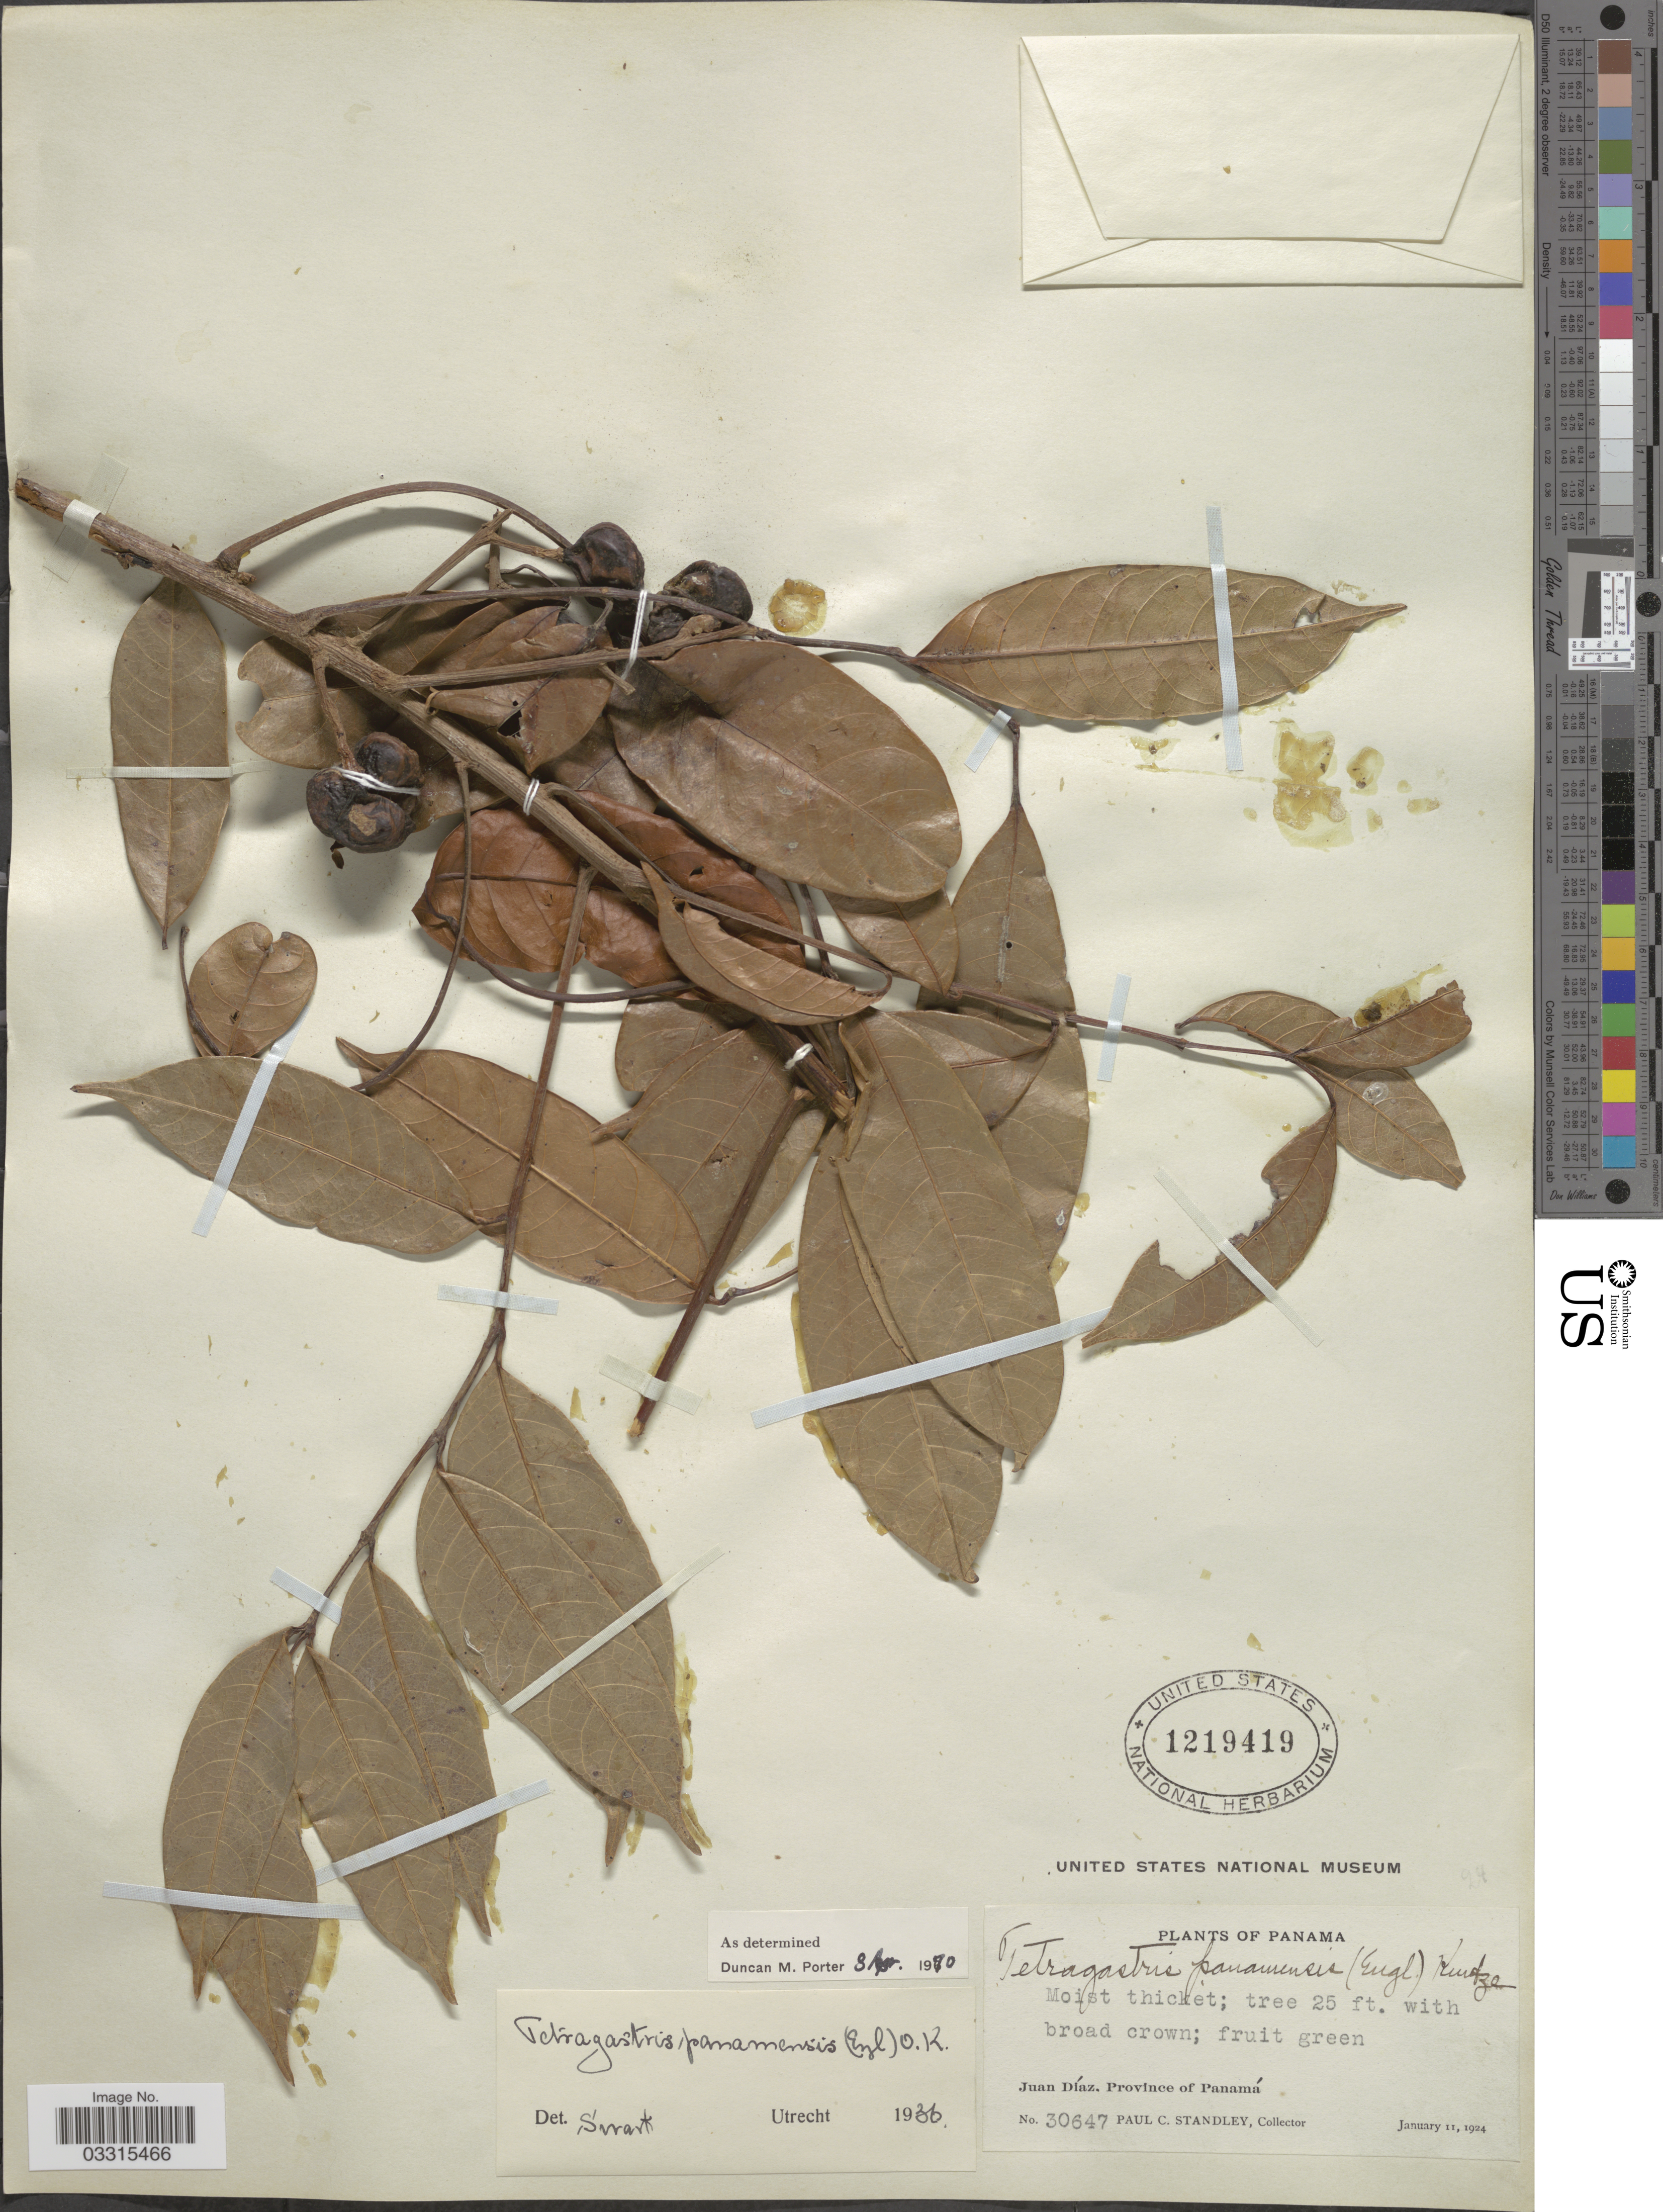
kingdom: Plantae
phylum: Tracheophyta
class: Magnoliopsida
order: Sapindales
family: Burseraceae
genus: Protium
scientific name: Protium stevensonii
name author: (Standl.) Daly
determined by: Daly, Douglas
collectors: P. C. Standley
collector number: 30647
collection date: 1924-01-11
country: Panama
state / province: Panamá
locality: Juan Díaz.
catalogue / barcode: US 1219419